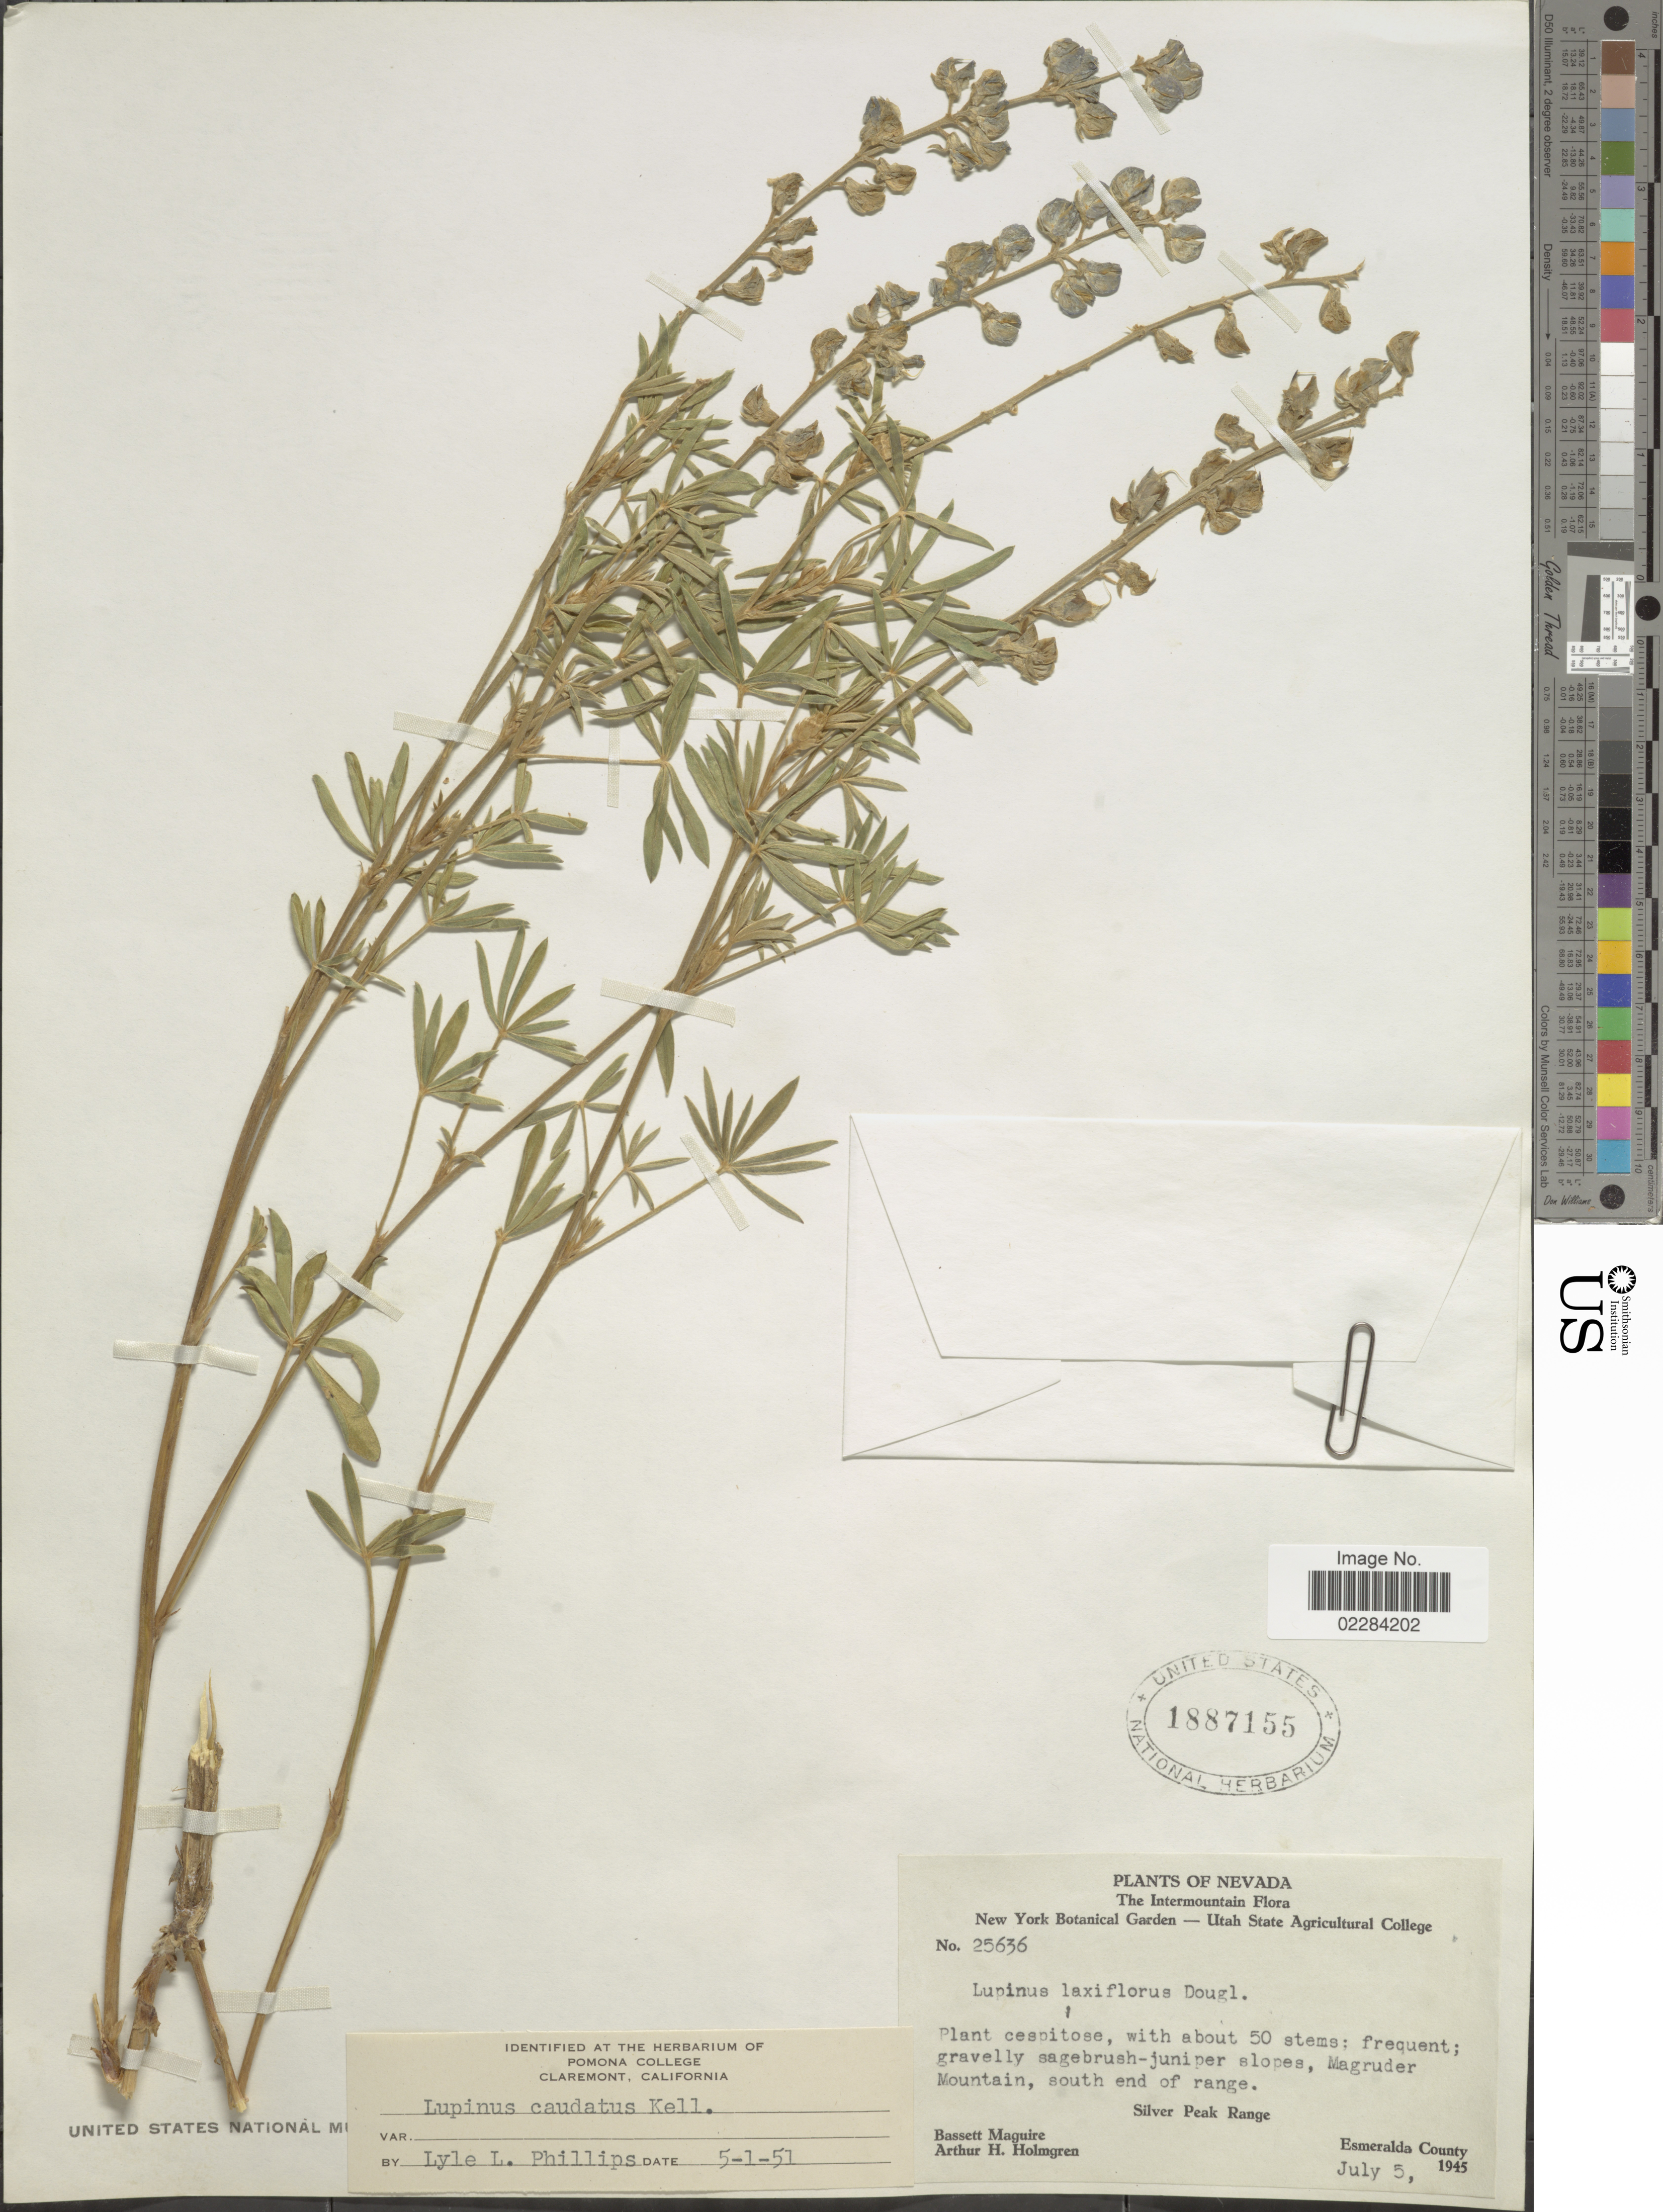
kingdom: Plantae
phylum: Tracheophyta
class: Magnoliopsida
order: Fabales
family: Fabaceae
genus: Lupinus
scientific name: Lupinus caudatus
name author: Kellogg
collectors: B. Maguire & A. H. Holmgren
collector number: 25636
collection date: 1945-07-05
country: United States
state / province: Nevada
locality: The Intermountain. Magruder Mountain, south end of range. Silver Peak Range. Esmeralda County.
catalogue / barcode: US 1887155